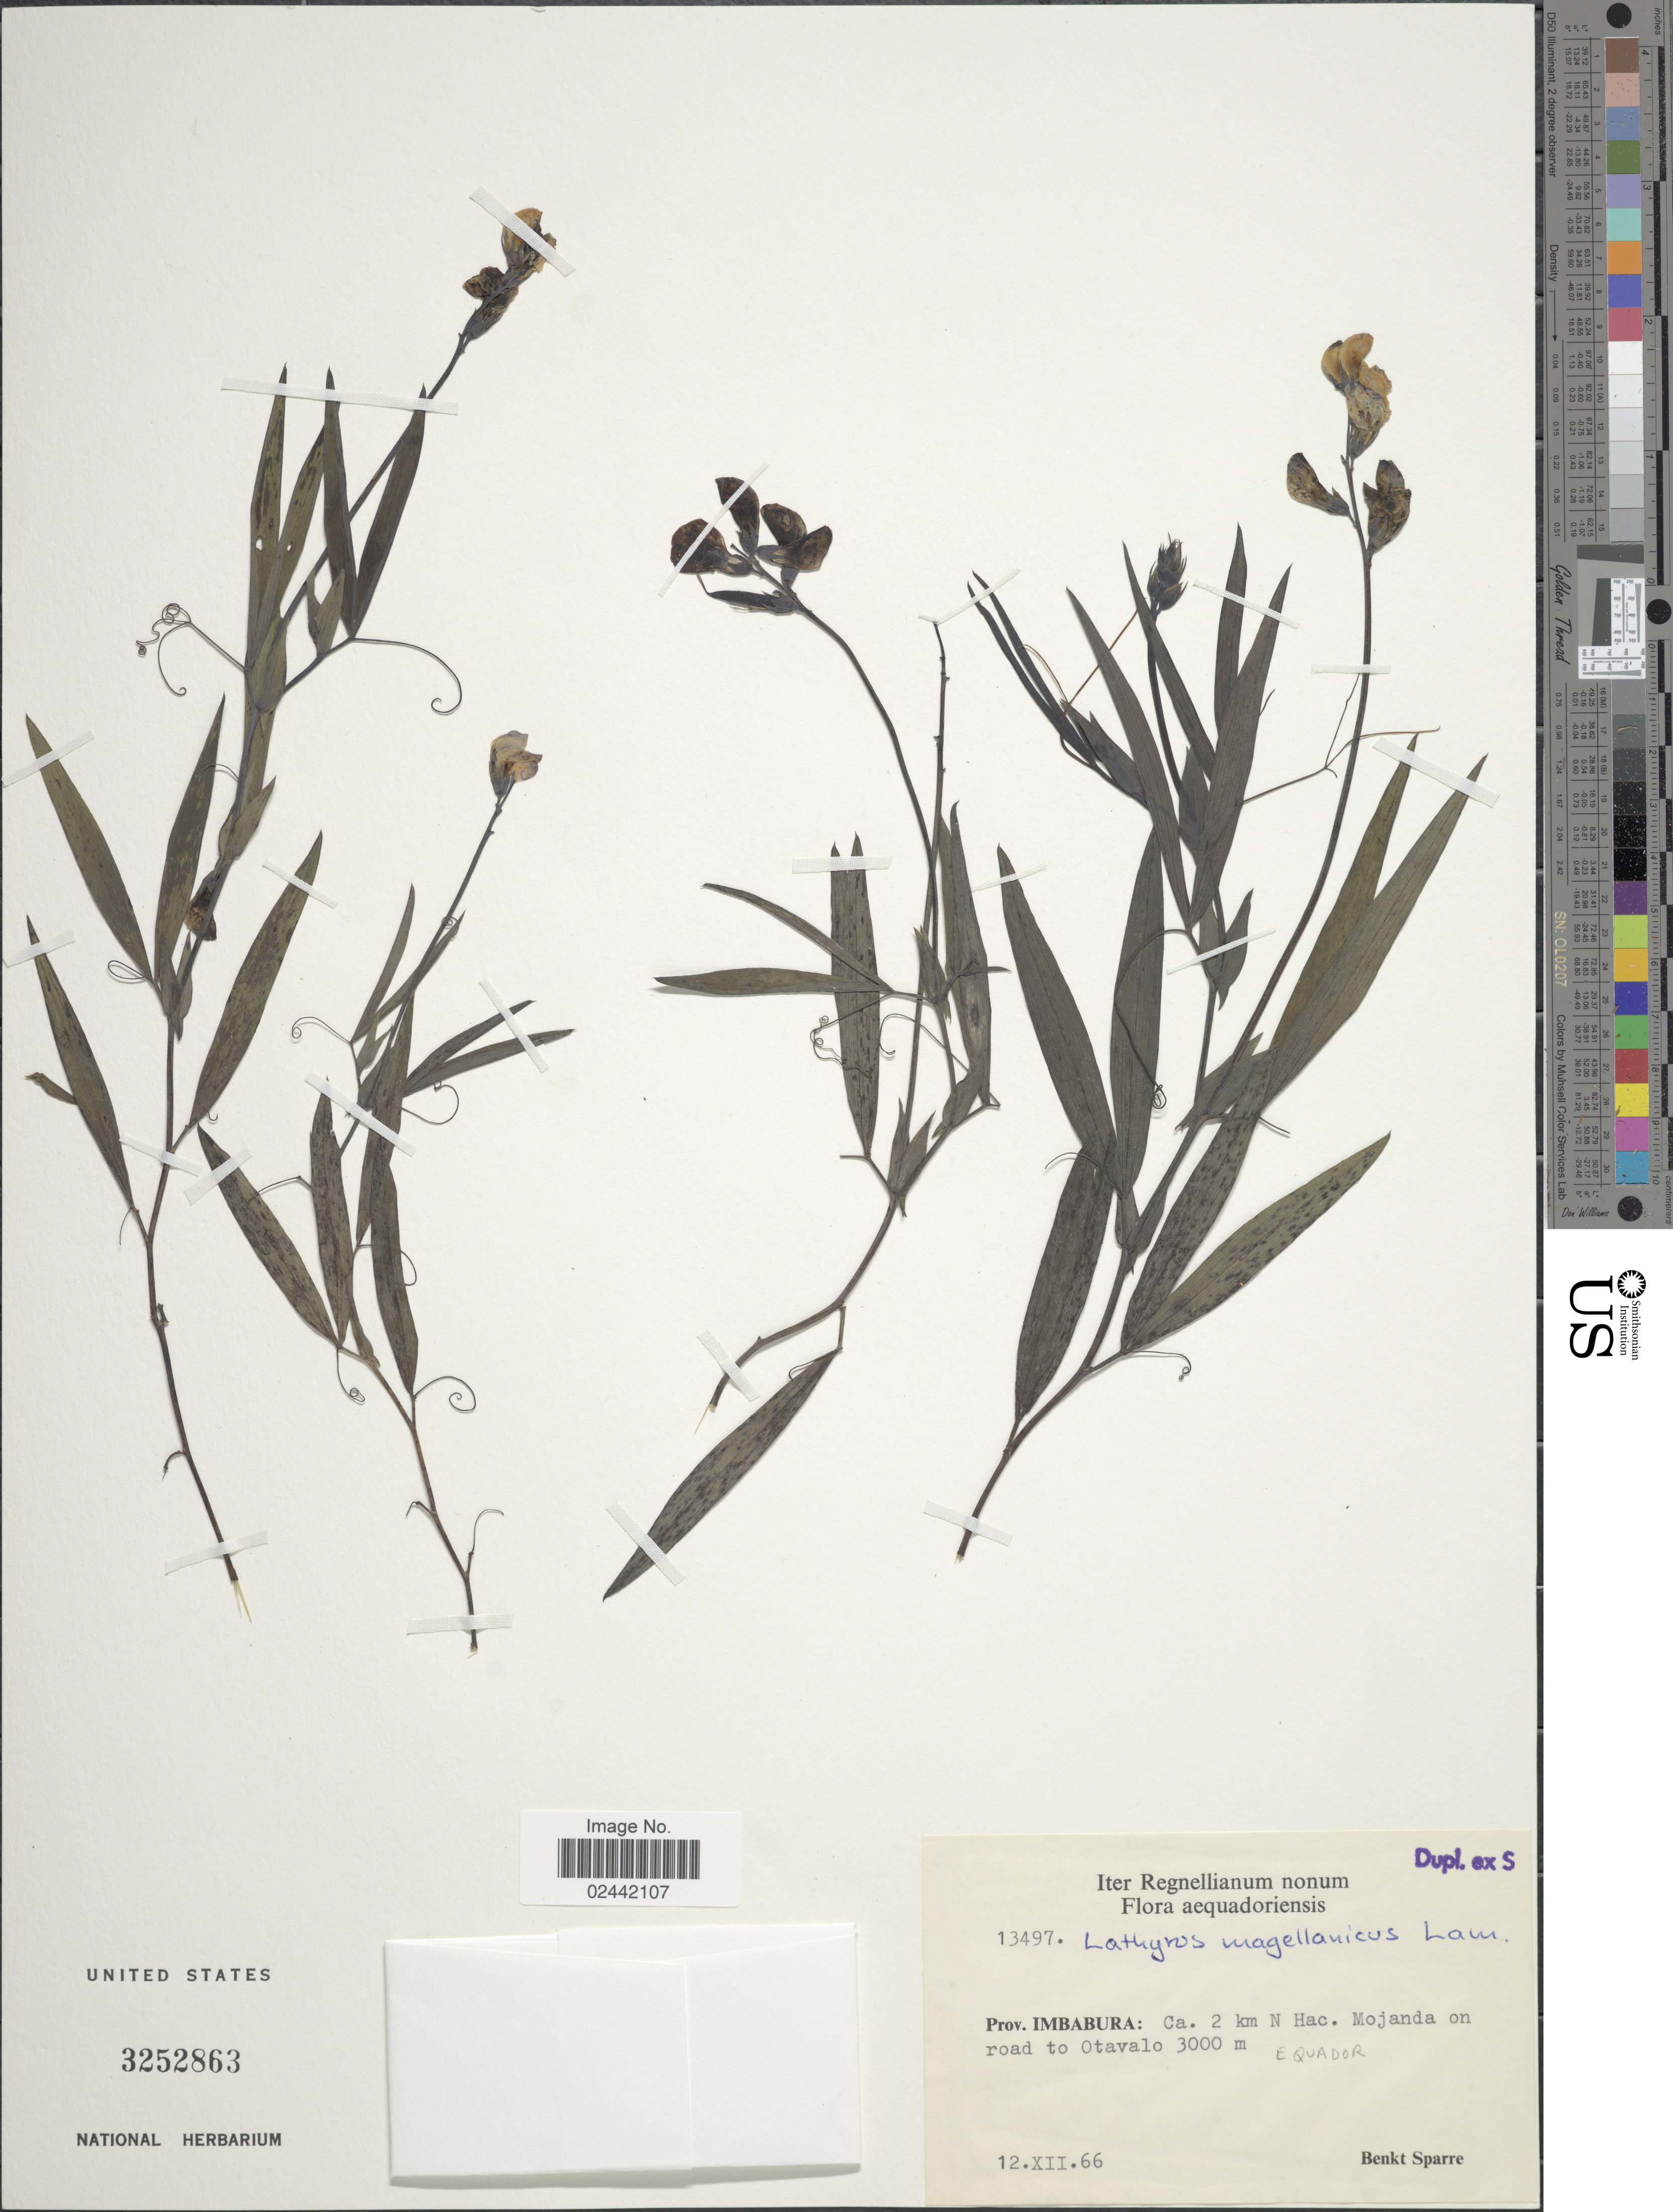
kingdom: Plantae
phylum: Tracheophyta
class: Magnoliopsida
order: Fabales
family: Fabaceae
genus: Lathyrus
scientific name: Lathyrus magellanicus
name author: Lam.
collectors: B. Sparre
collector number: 13497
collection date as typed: Transcribed d/m/y: 12/12/66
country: Ecuador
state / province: Imbabura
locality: Aequadoriensis. Ca. 2 km N Hac. Mojanda on road to Otavalo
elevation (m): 3000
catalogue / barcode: US 3252863